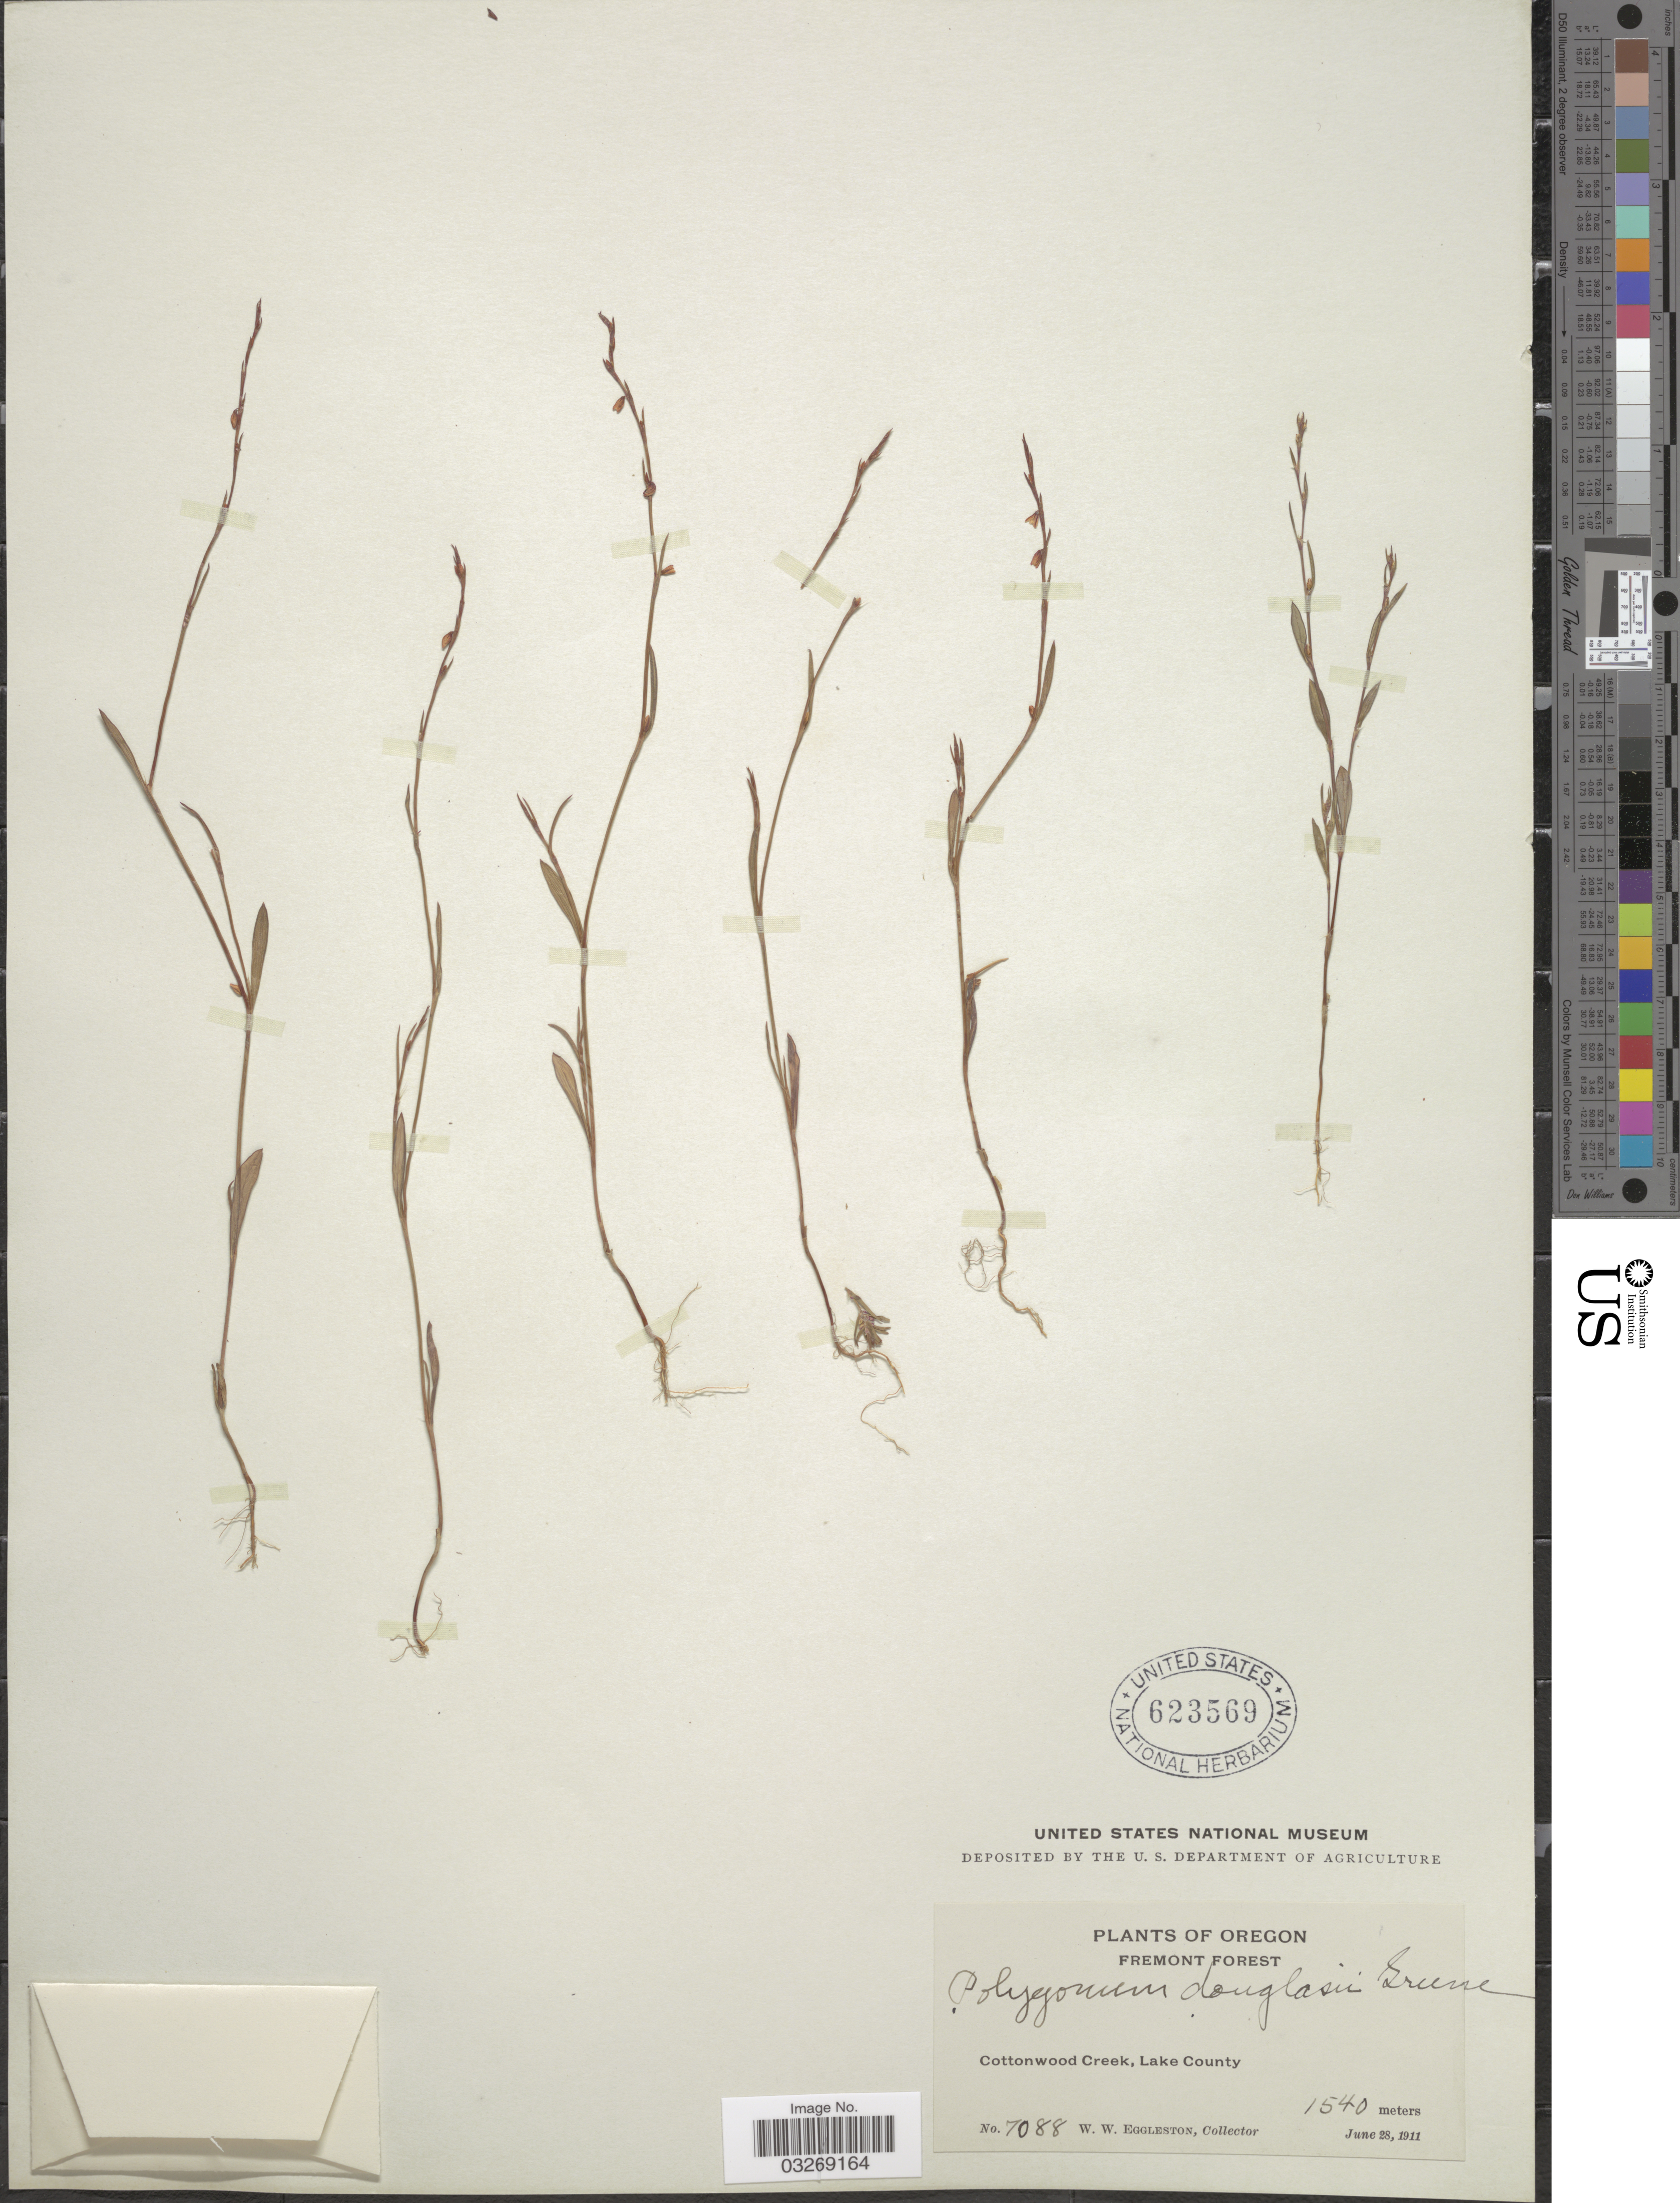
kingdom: Plantae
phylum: Tracheophyta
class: Magnoliopsida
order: Caryophyllales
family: Polygonaceae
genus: Polygonum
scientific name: Polygonum douglasii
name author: Greene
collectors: W. W. Eggleston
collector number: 7088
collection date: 1911-06-28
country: United States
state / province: Oregon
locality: Fremont Forest. Cottonwood Creek, Lake County.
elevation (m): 1540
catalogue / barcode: US 623569